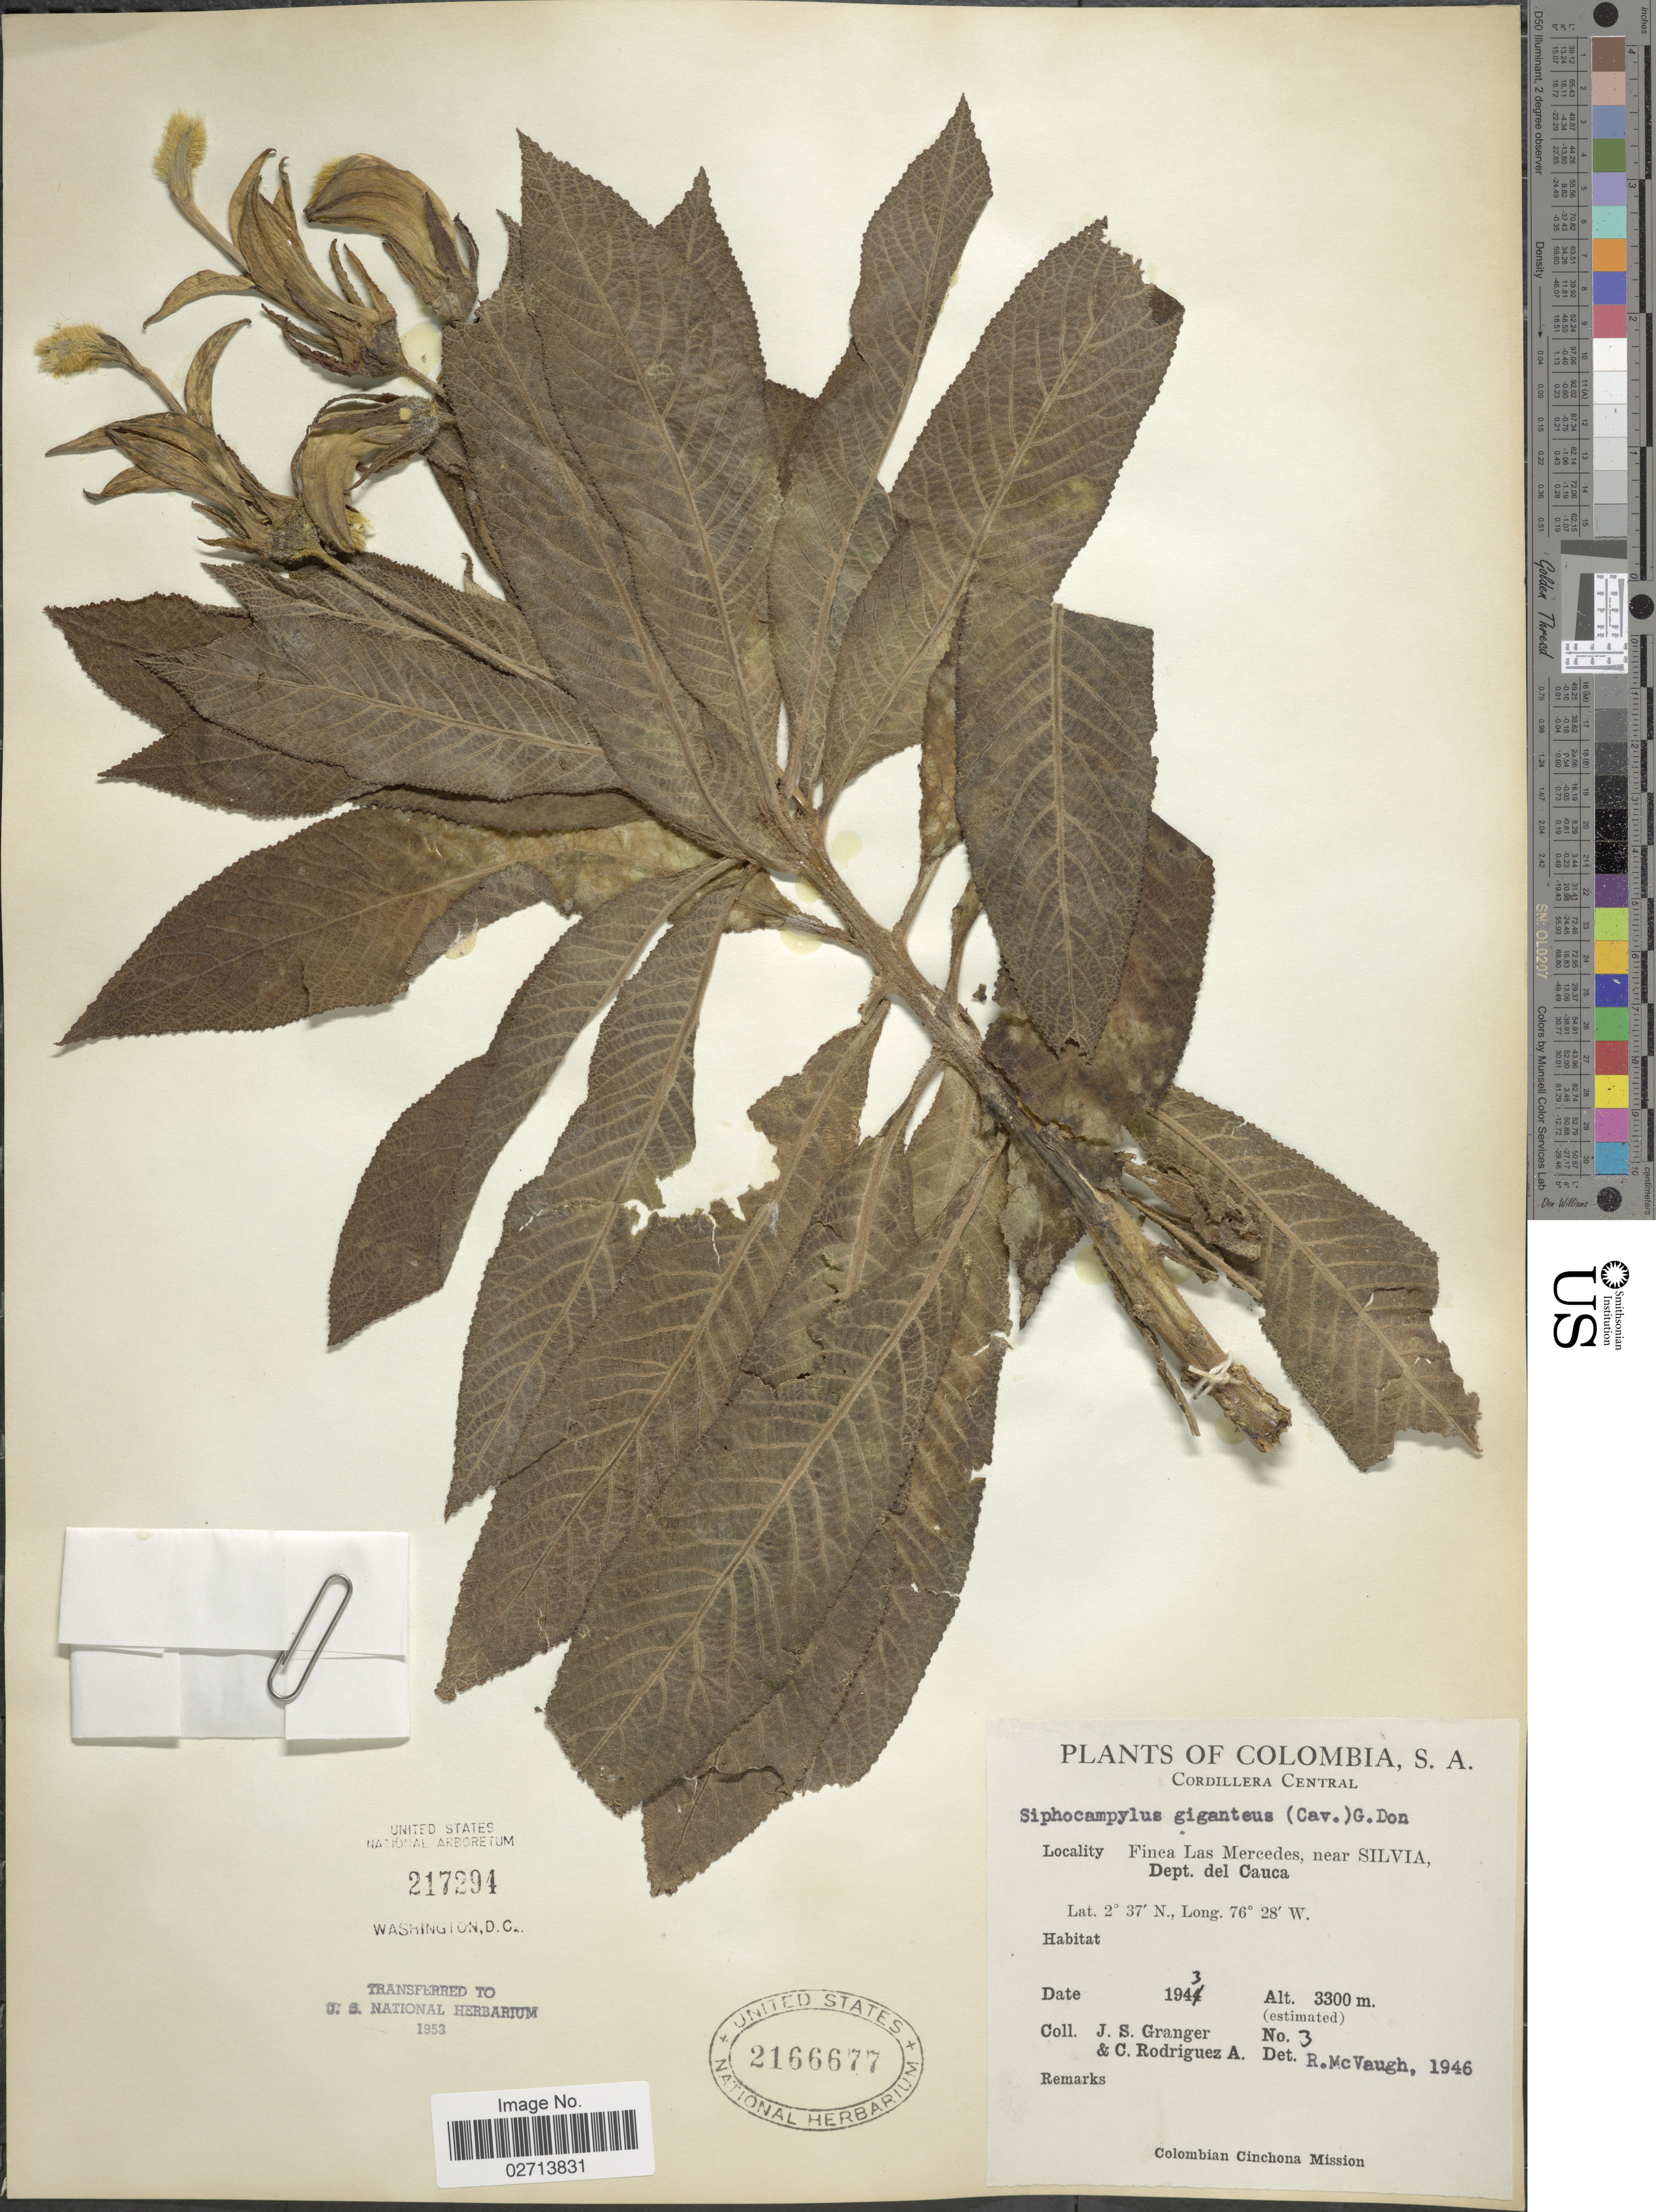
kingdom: Plantae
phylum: Tracheophyta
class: Magnoliopsida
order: Asterales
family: Campanulaceae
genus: Siphocampylus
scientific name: Siphocampylus giganteus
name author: (Cav.) G. Don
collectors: J. Granger & C. Rodriguez-A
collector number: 3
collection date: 1943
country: Colombia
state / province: Cauca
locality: Cordillera Central, Finca Las Mercedes, near Silvia, Dept. del Cauca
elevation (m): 3300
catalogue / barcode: US 2166677